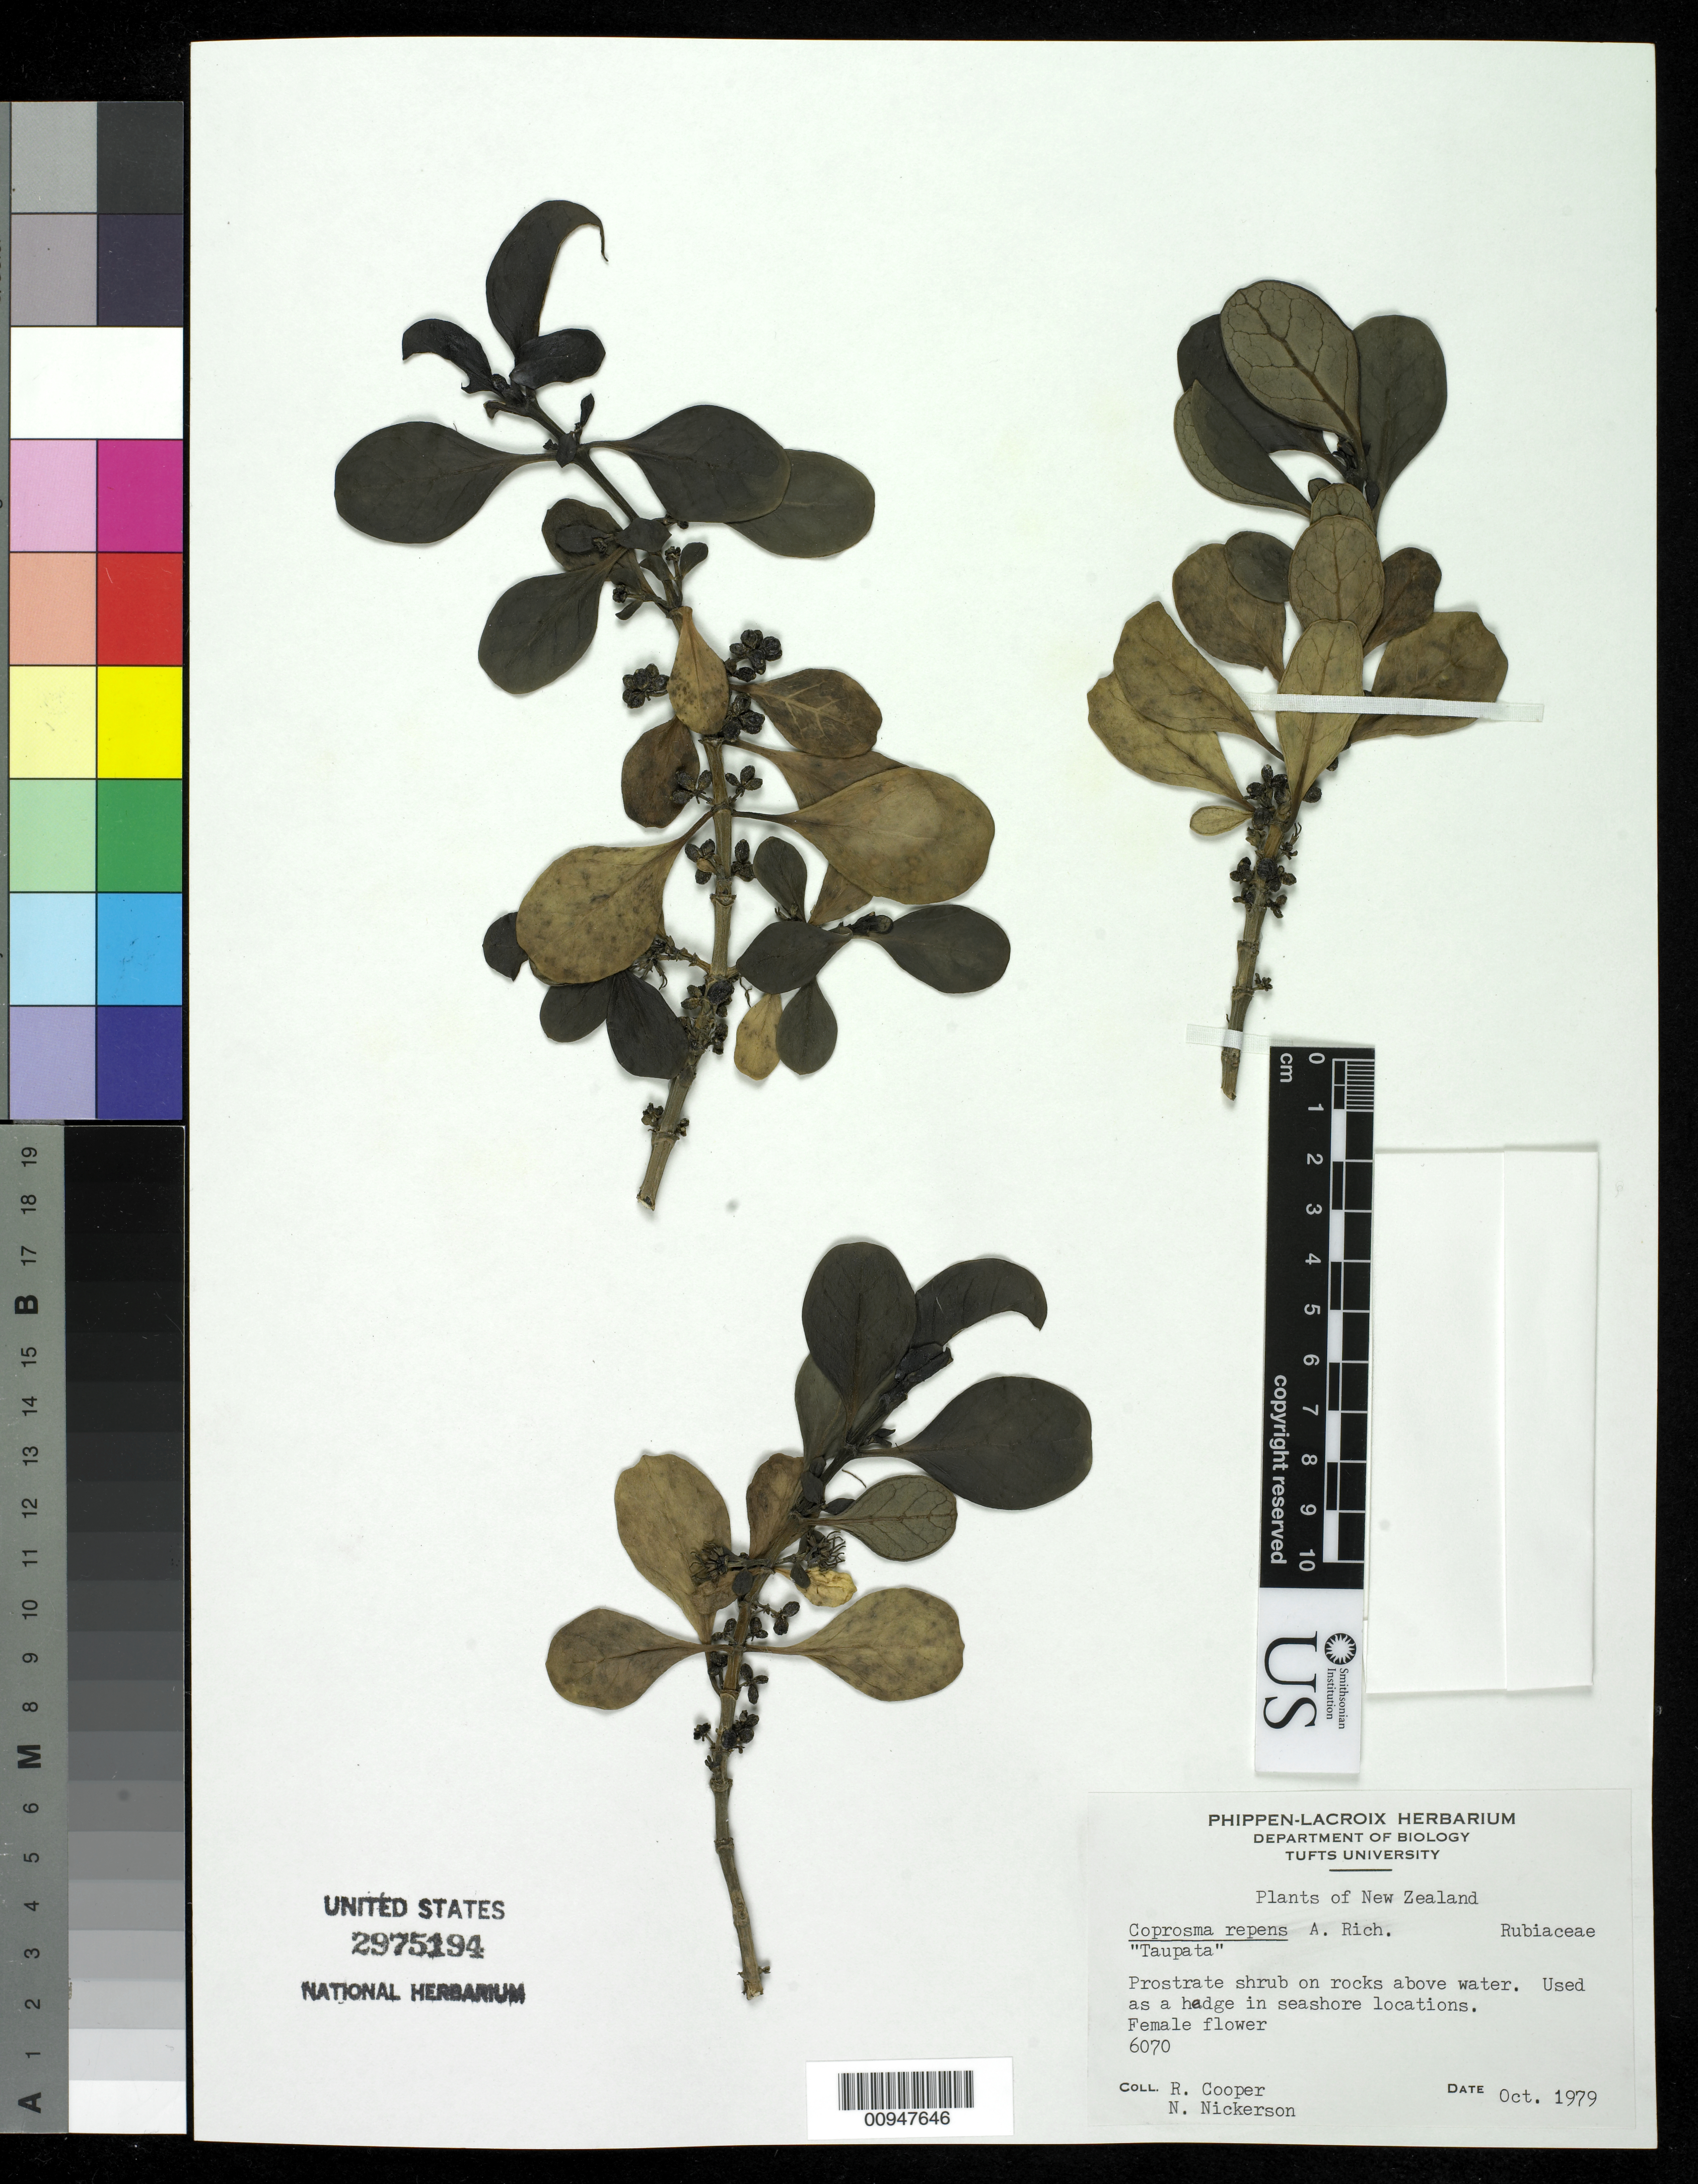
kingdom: Plantae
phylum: Tracheophyta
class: Magnoliopsida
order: Gentianales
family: Rubiaceae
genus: Coprosma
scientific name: Coprosma repens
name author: Hook. f.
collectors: R. Cooper & N. Nickerson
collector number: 6070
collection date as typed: Oct 1979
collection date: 1979-10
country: New Zealand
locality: Prostrate shrub on rocks above water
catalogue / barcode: US 2975194